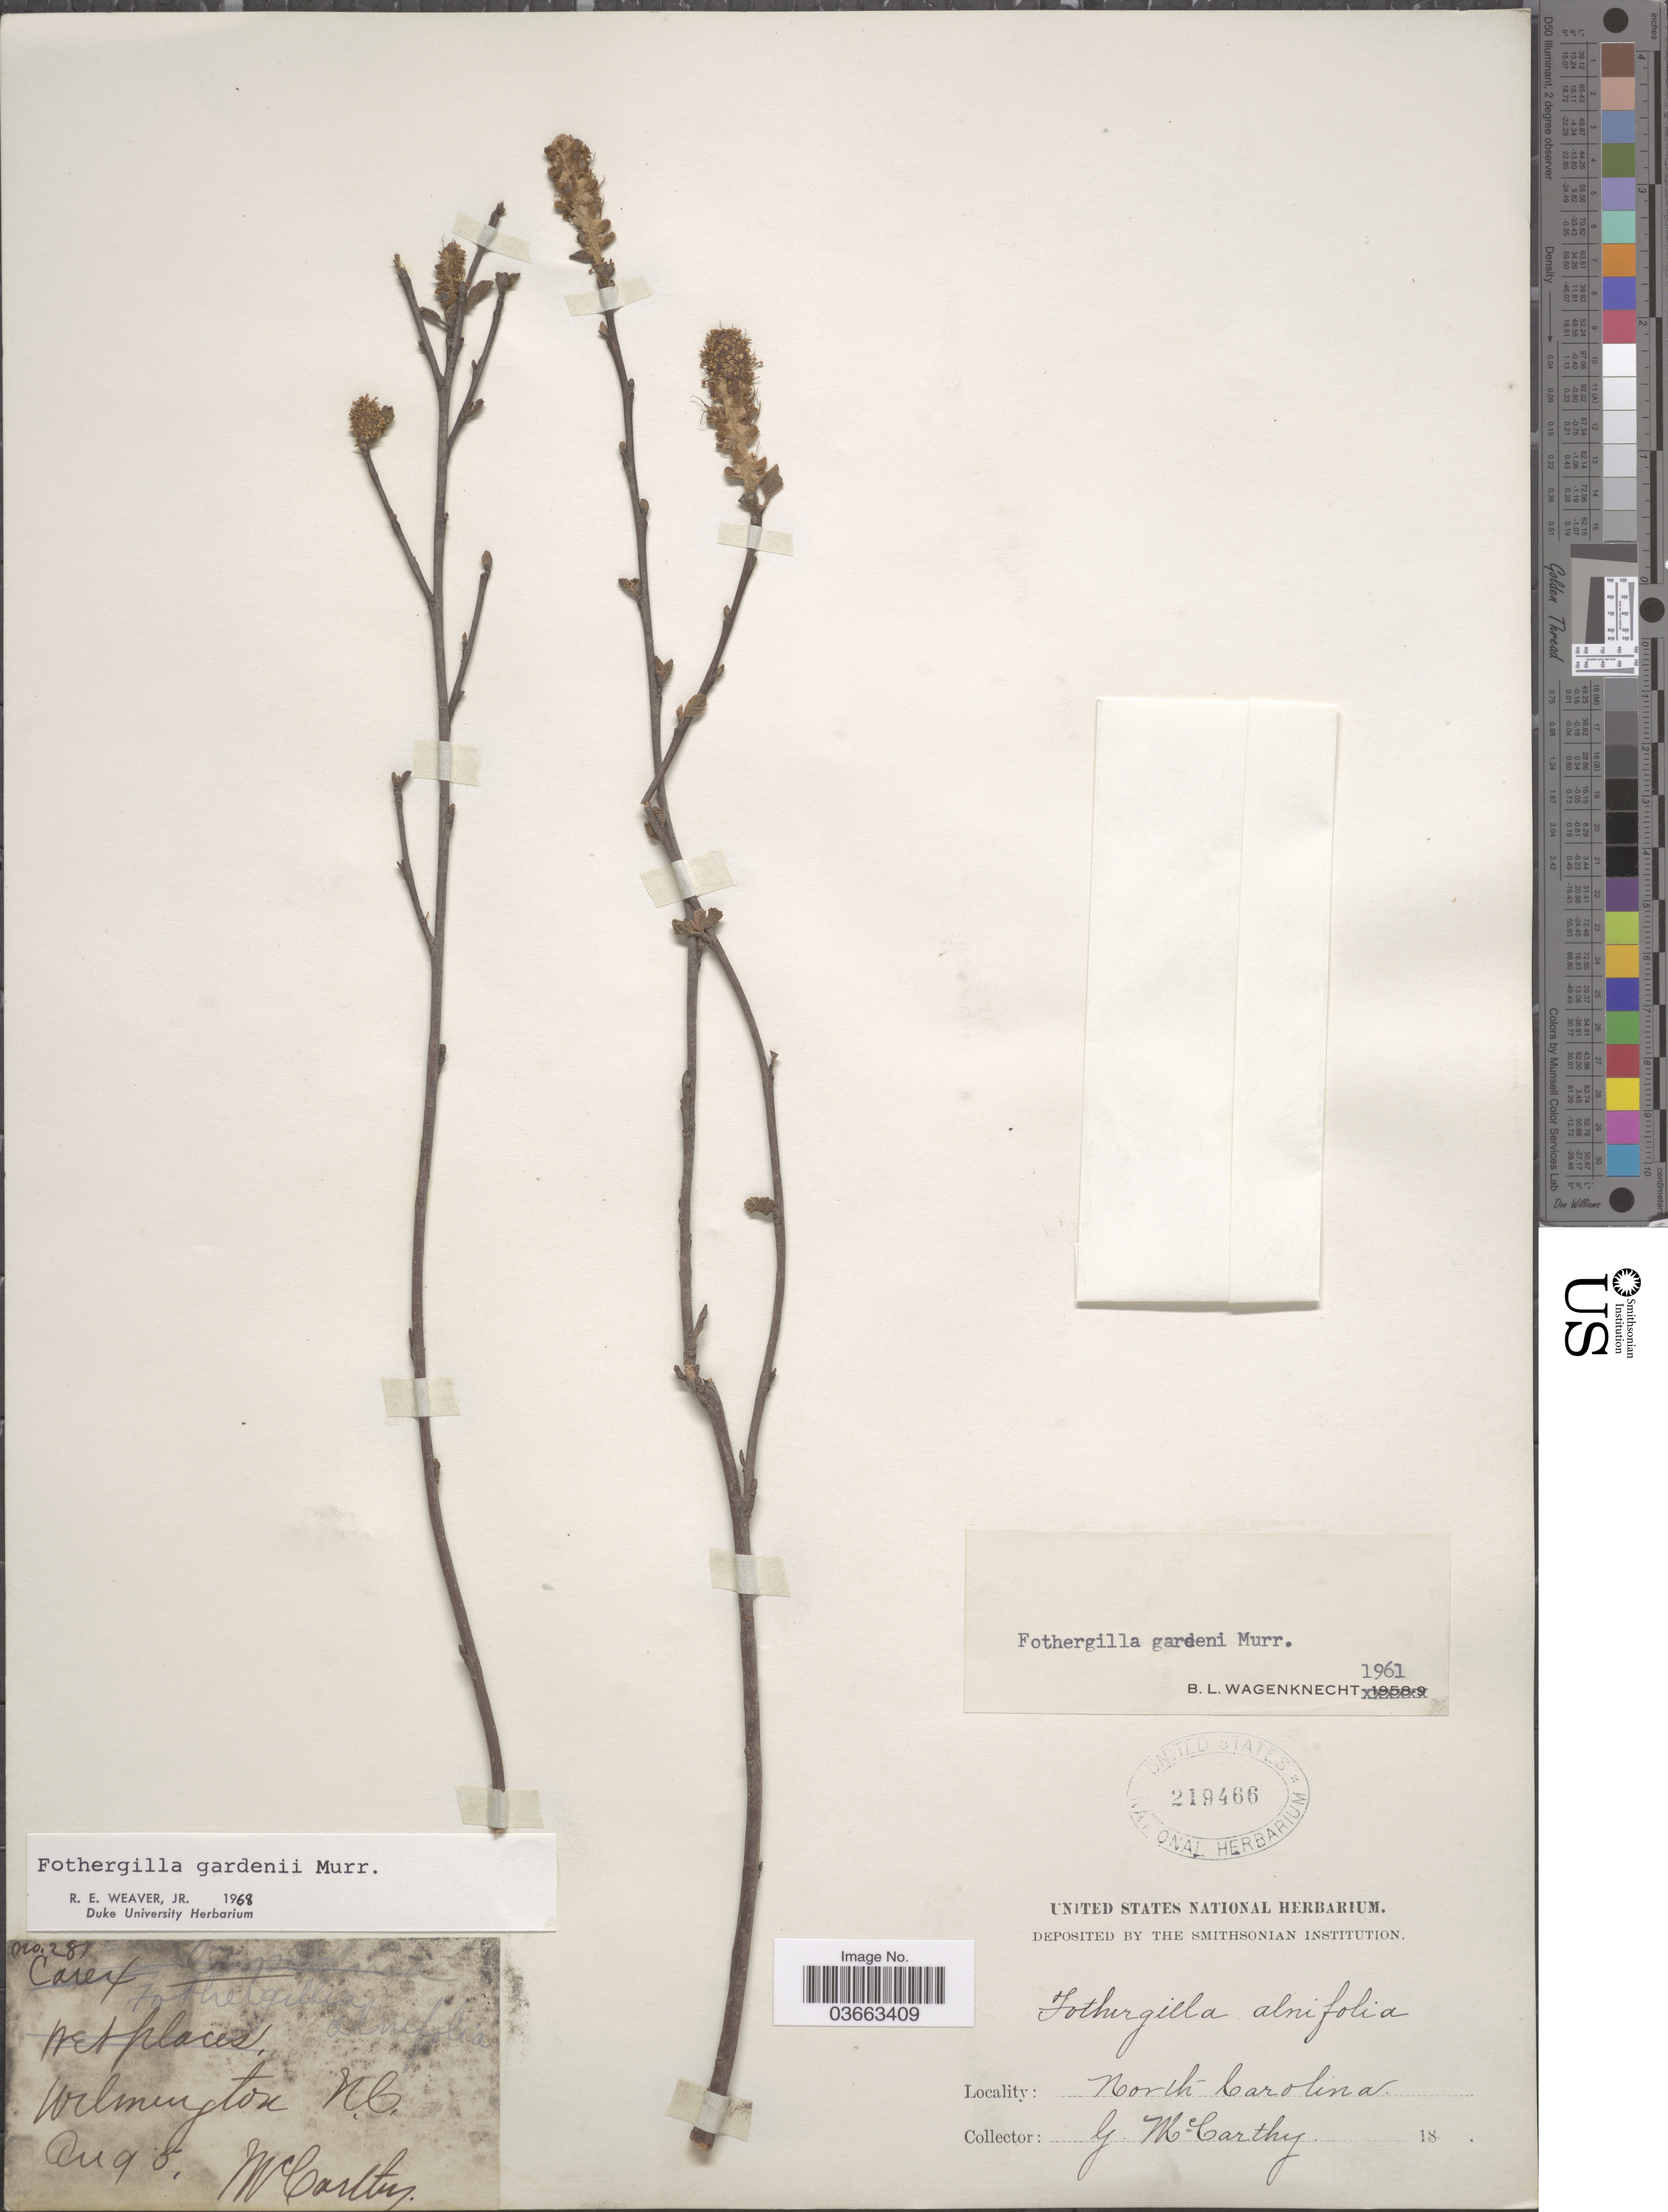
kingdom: Plantae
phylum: Tracheophyta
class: Magnoliopsida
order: Saxifragales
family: Hamamelidaceae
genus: Fothergilla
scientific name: Fothergilla gardenii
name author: L.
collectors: G. McCarthy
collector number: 287*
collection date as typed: Aug 5 18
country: United States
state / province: North Carolina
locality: Wilmington.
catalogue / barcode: US 219466